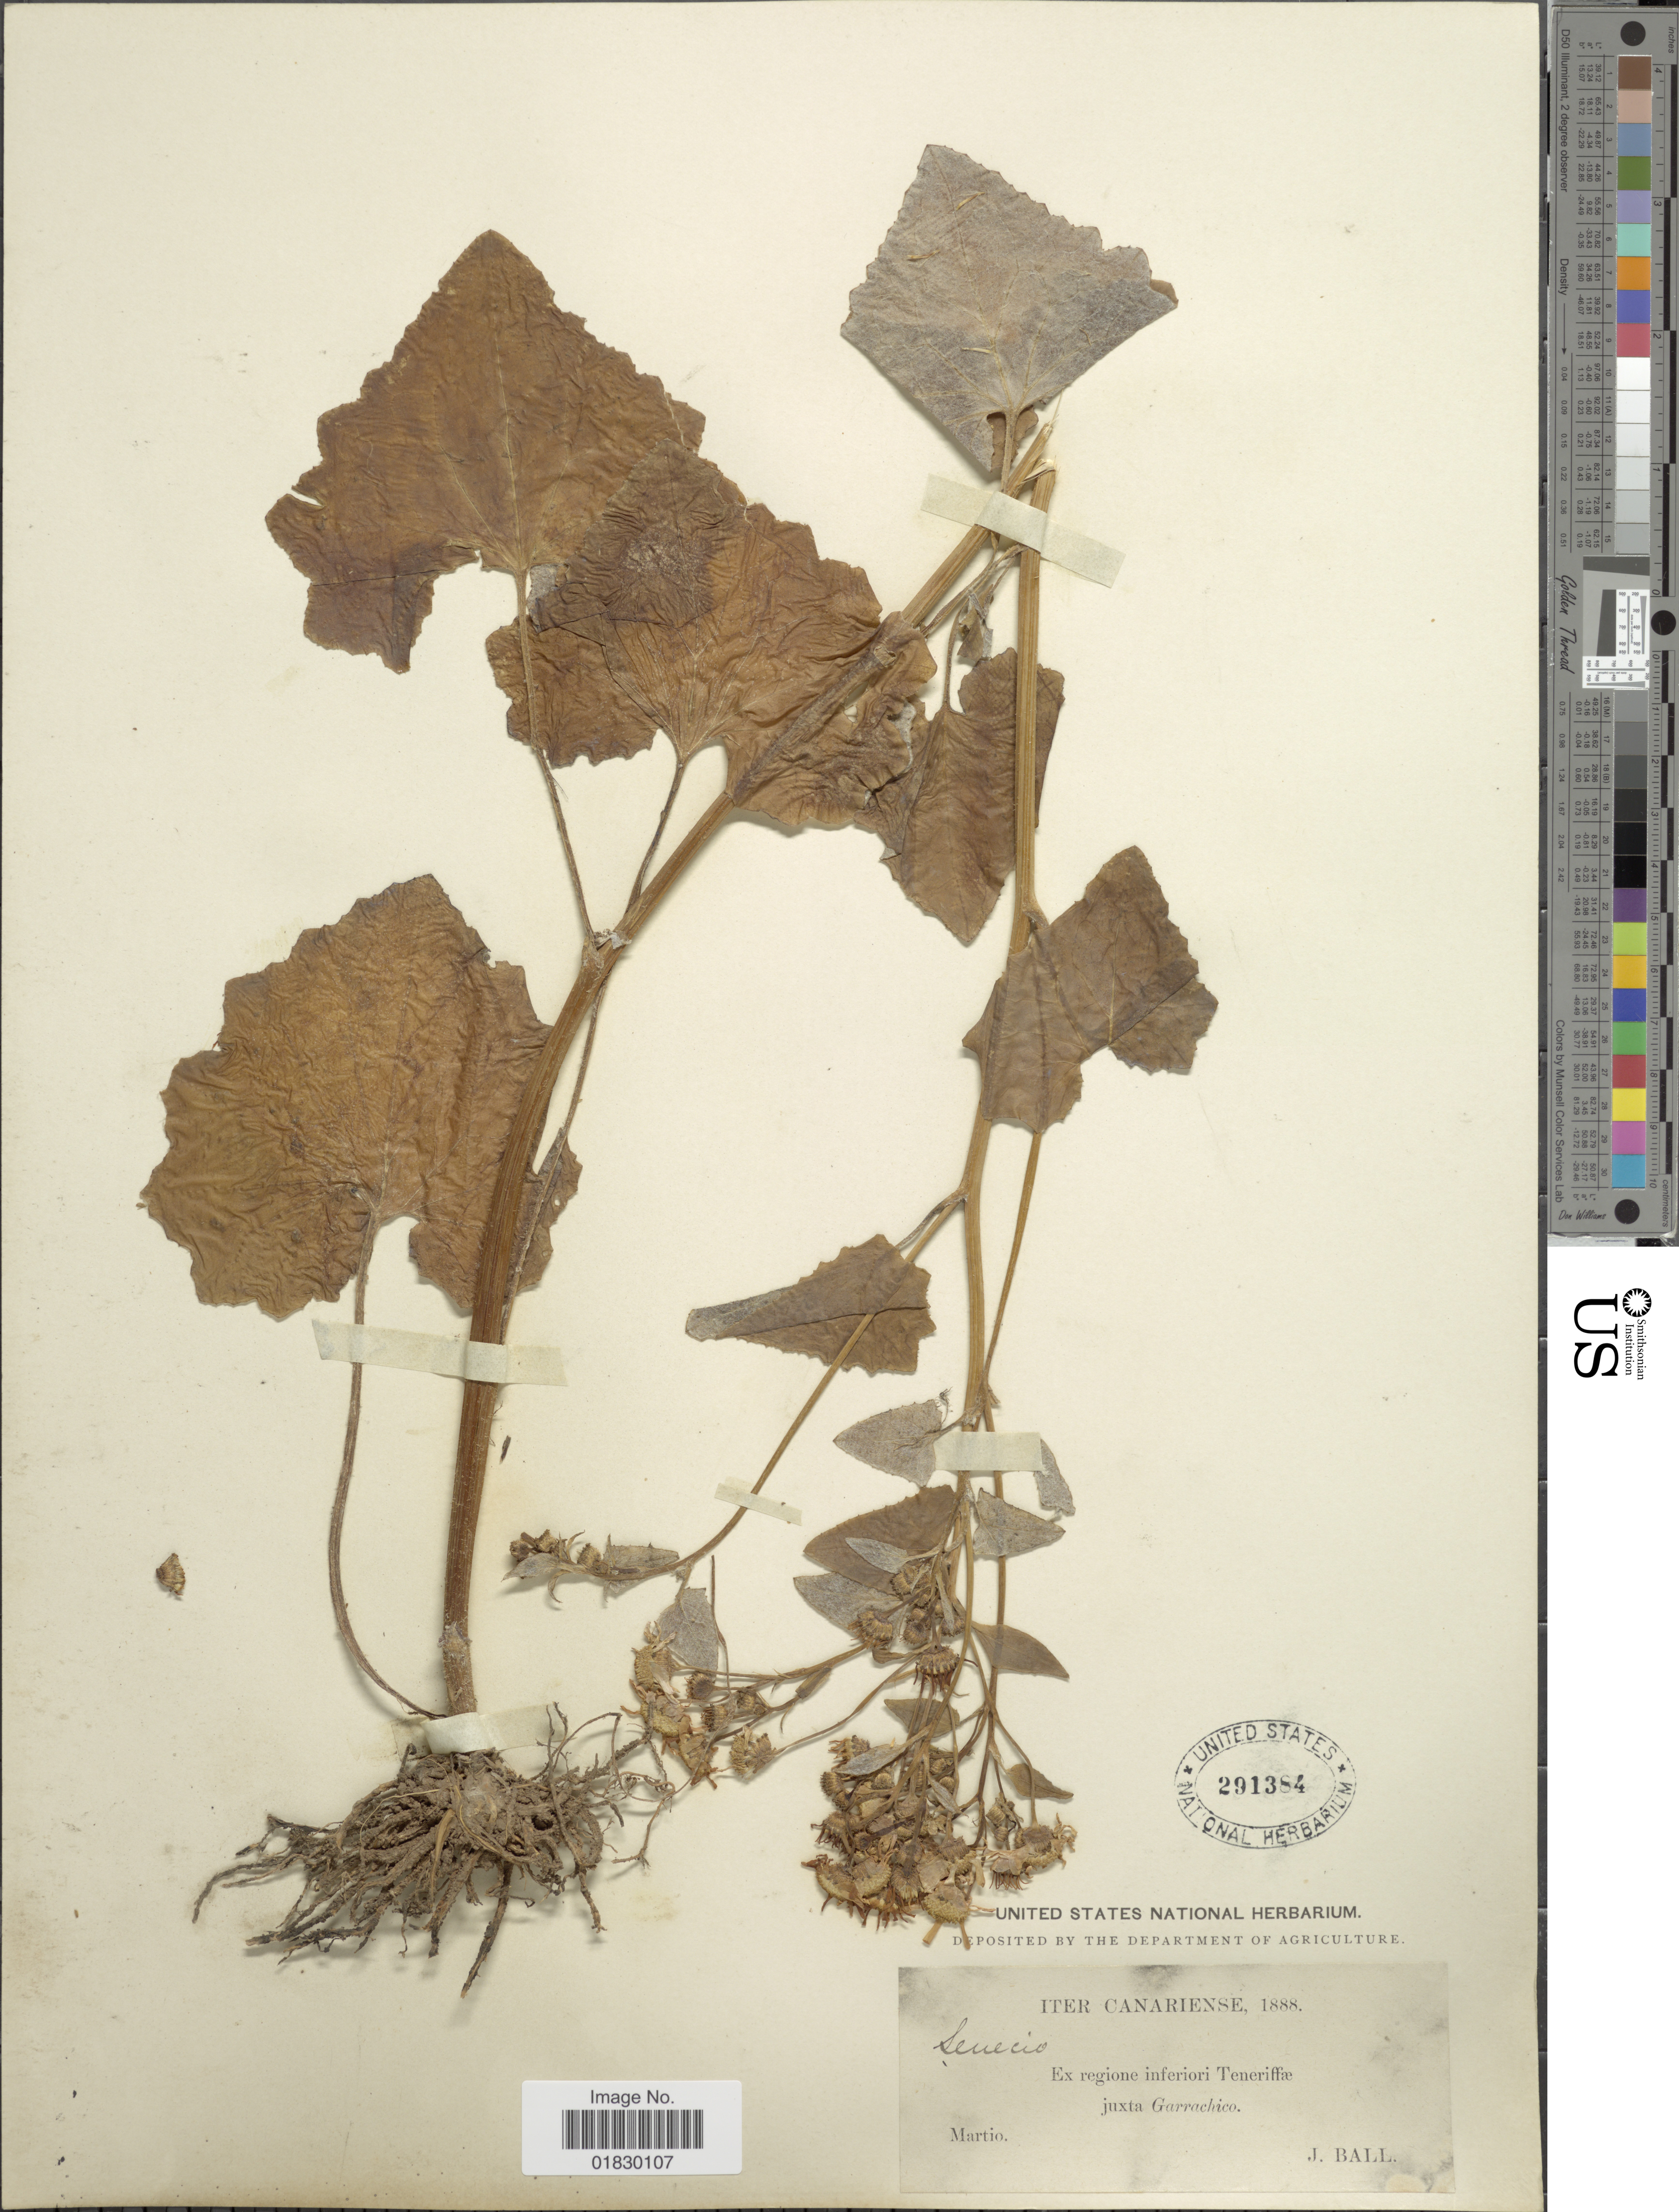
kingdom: Plantae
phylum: Tracheophyta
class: Magnoliopsida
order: Asterales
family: Asteraceae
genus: Pericallis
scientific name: Pericallis appendiculata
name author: (L. f.) B. Nord.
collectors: J. Ball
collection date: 1888-03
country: Spain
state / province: Canarias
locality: Iter Canariense, Ex regione inferiori Teneriffae, juxta Garrachico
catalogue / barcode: US 291384